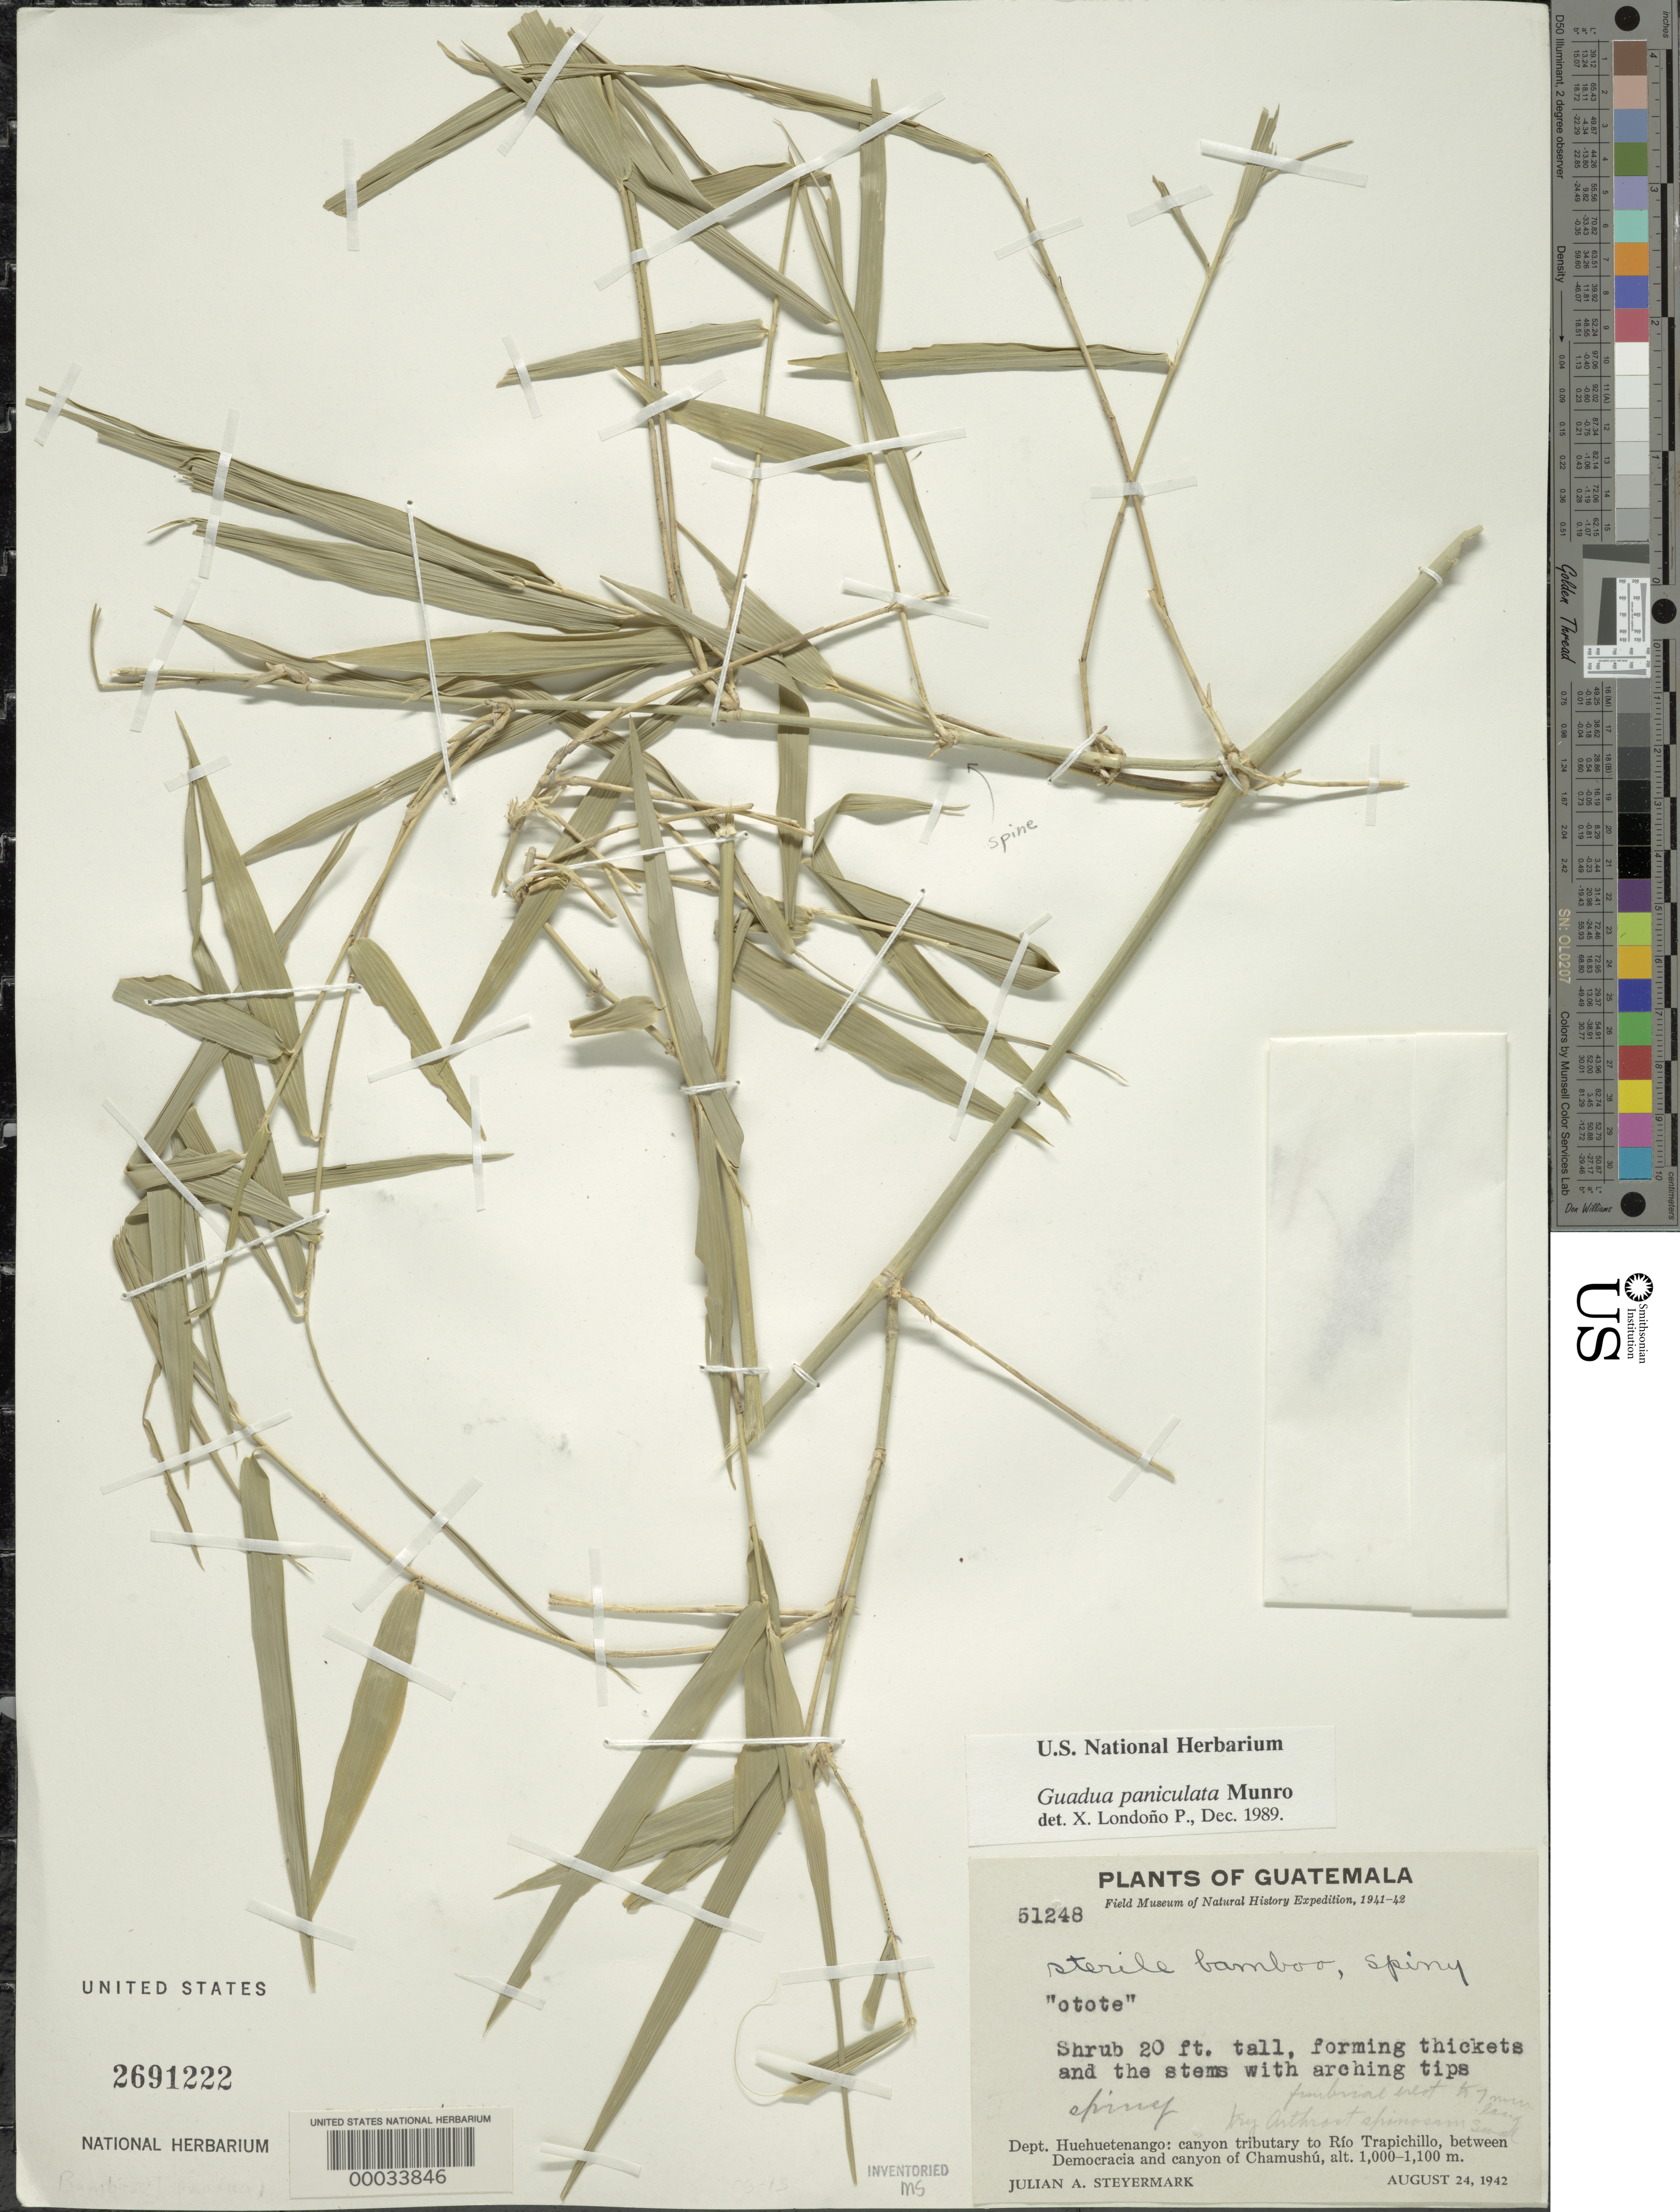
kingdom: Plantae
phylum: Tracheophyta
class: Liliopsida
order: Poales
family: Poaceae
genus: Guadua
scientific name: Guadua paniculata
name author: Munro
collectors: J. Steyermark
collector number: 51248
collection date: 1942-08-24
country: Guatemala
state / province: Huehuetenango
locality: Dept. Huehuetenango: canyon tributary to Río Trapichillo, between Democracia and canyon of Chamushú.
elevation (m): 1000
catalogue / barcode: US 2691222